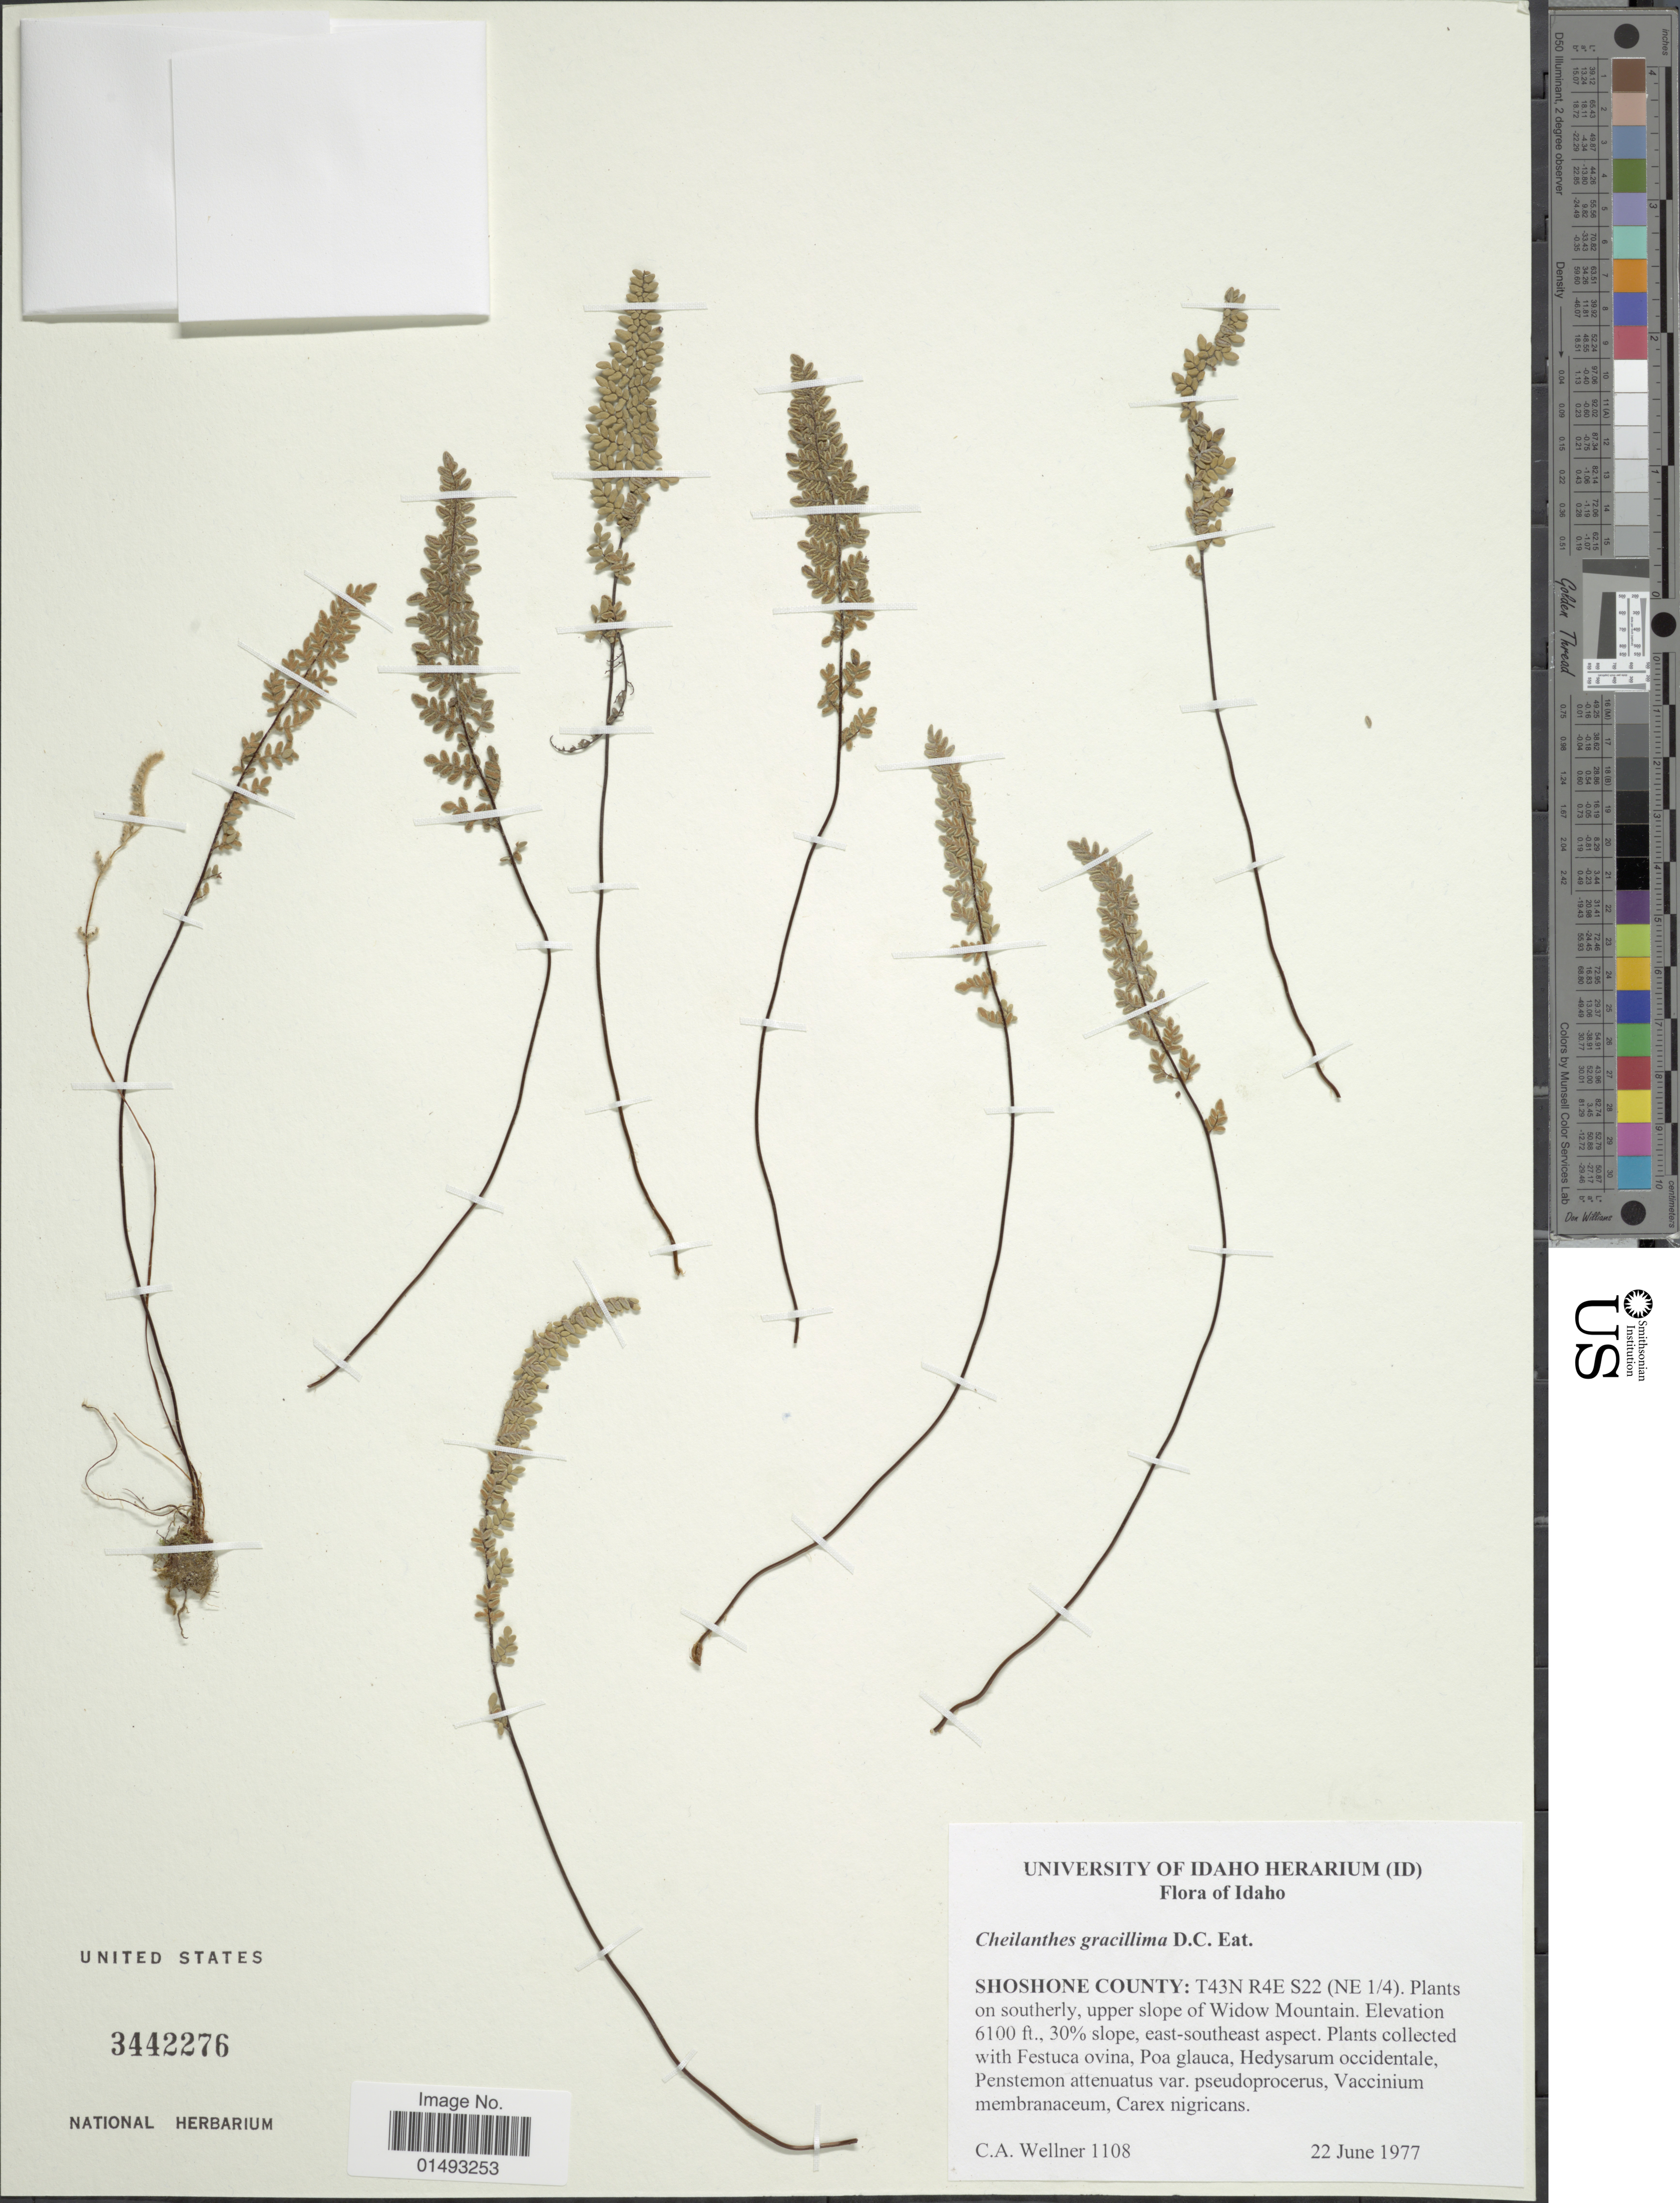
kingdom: Plantae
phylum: Tracheophyta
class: Polypodiopsida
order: Polypodiales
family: Pteridaceae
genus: Myriopteris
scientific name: Myriopteris gracillima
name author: (D.C. Eaton) J. Sm.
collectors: C. Wellner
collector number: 1108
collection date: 1977-06-22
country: United States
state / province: Idaho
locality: Shoshone County: T43N R4E S22 (NE ¼). Plants on southerly, upper slope of Widow Mountain. 30% slope, east-southeast aspect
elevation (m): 1859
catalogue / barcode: US 3442276